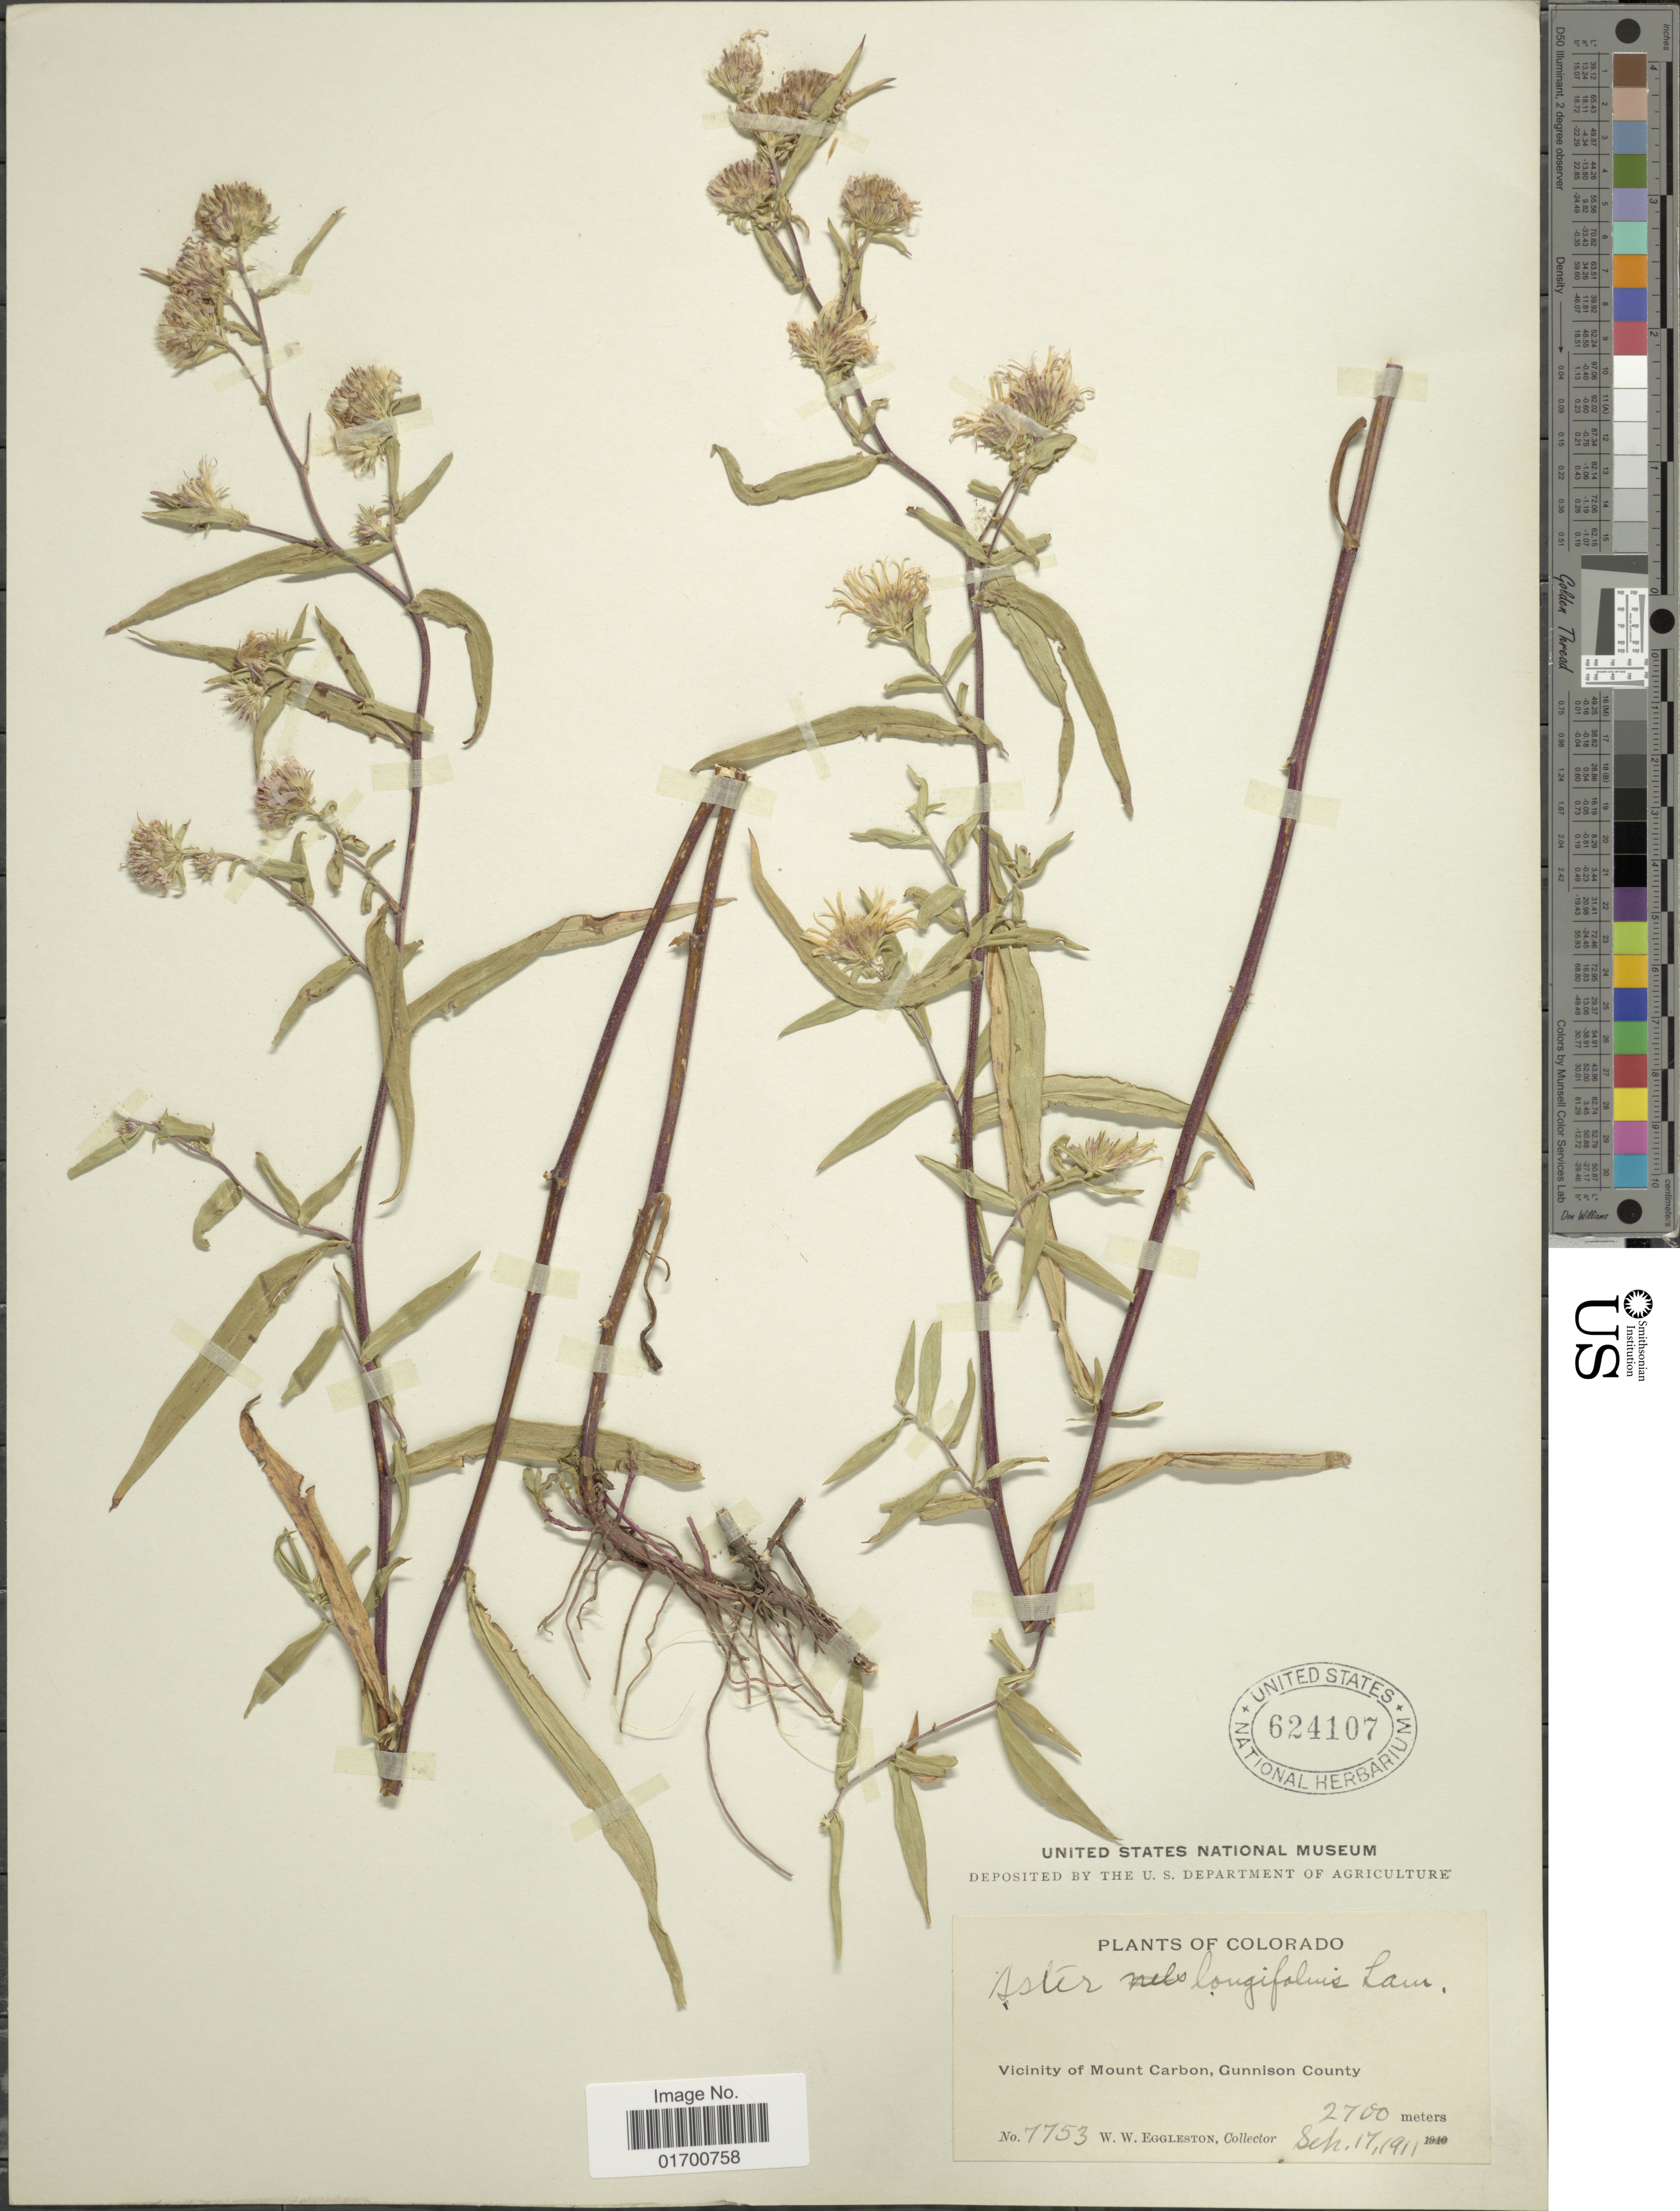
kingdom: Plantae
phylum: Tracheophyta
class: Magnoliopsida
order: Asterales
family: Asteraceae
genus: Symphyotrichum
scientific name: Symphyotrichum longifolium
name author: (Lam.) G.L. Nesom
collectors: W. W. Eggleston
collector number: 7753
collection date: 1911-09-17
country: United States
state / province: Colorado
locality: Vicinity of Mount Carbon, Gunnison County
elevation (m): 2700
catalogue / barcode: US 624107